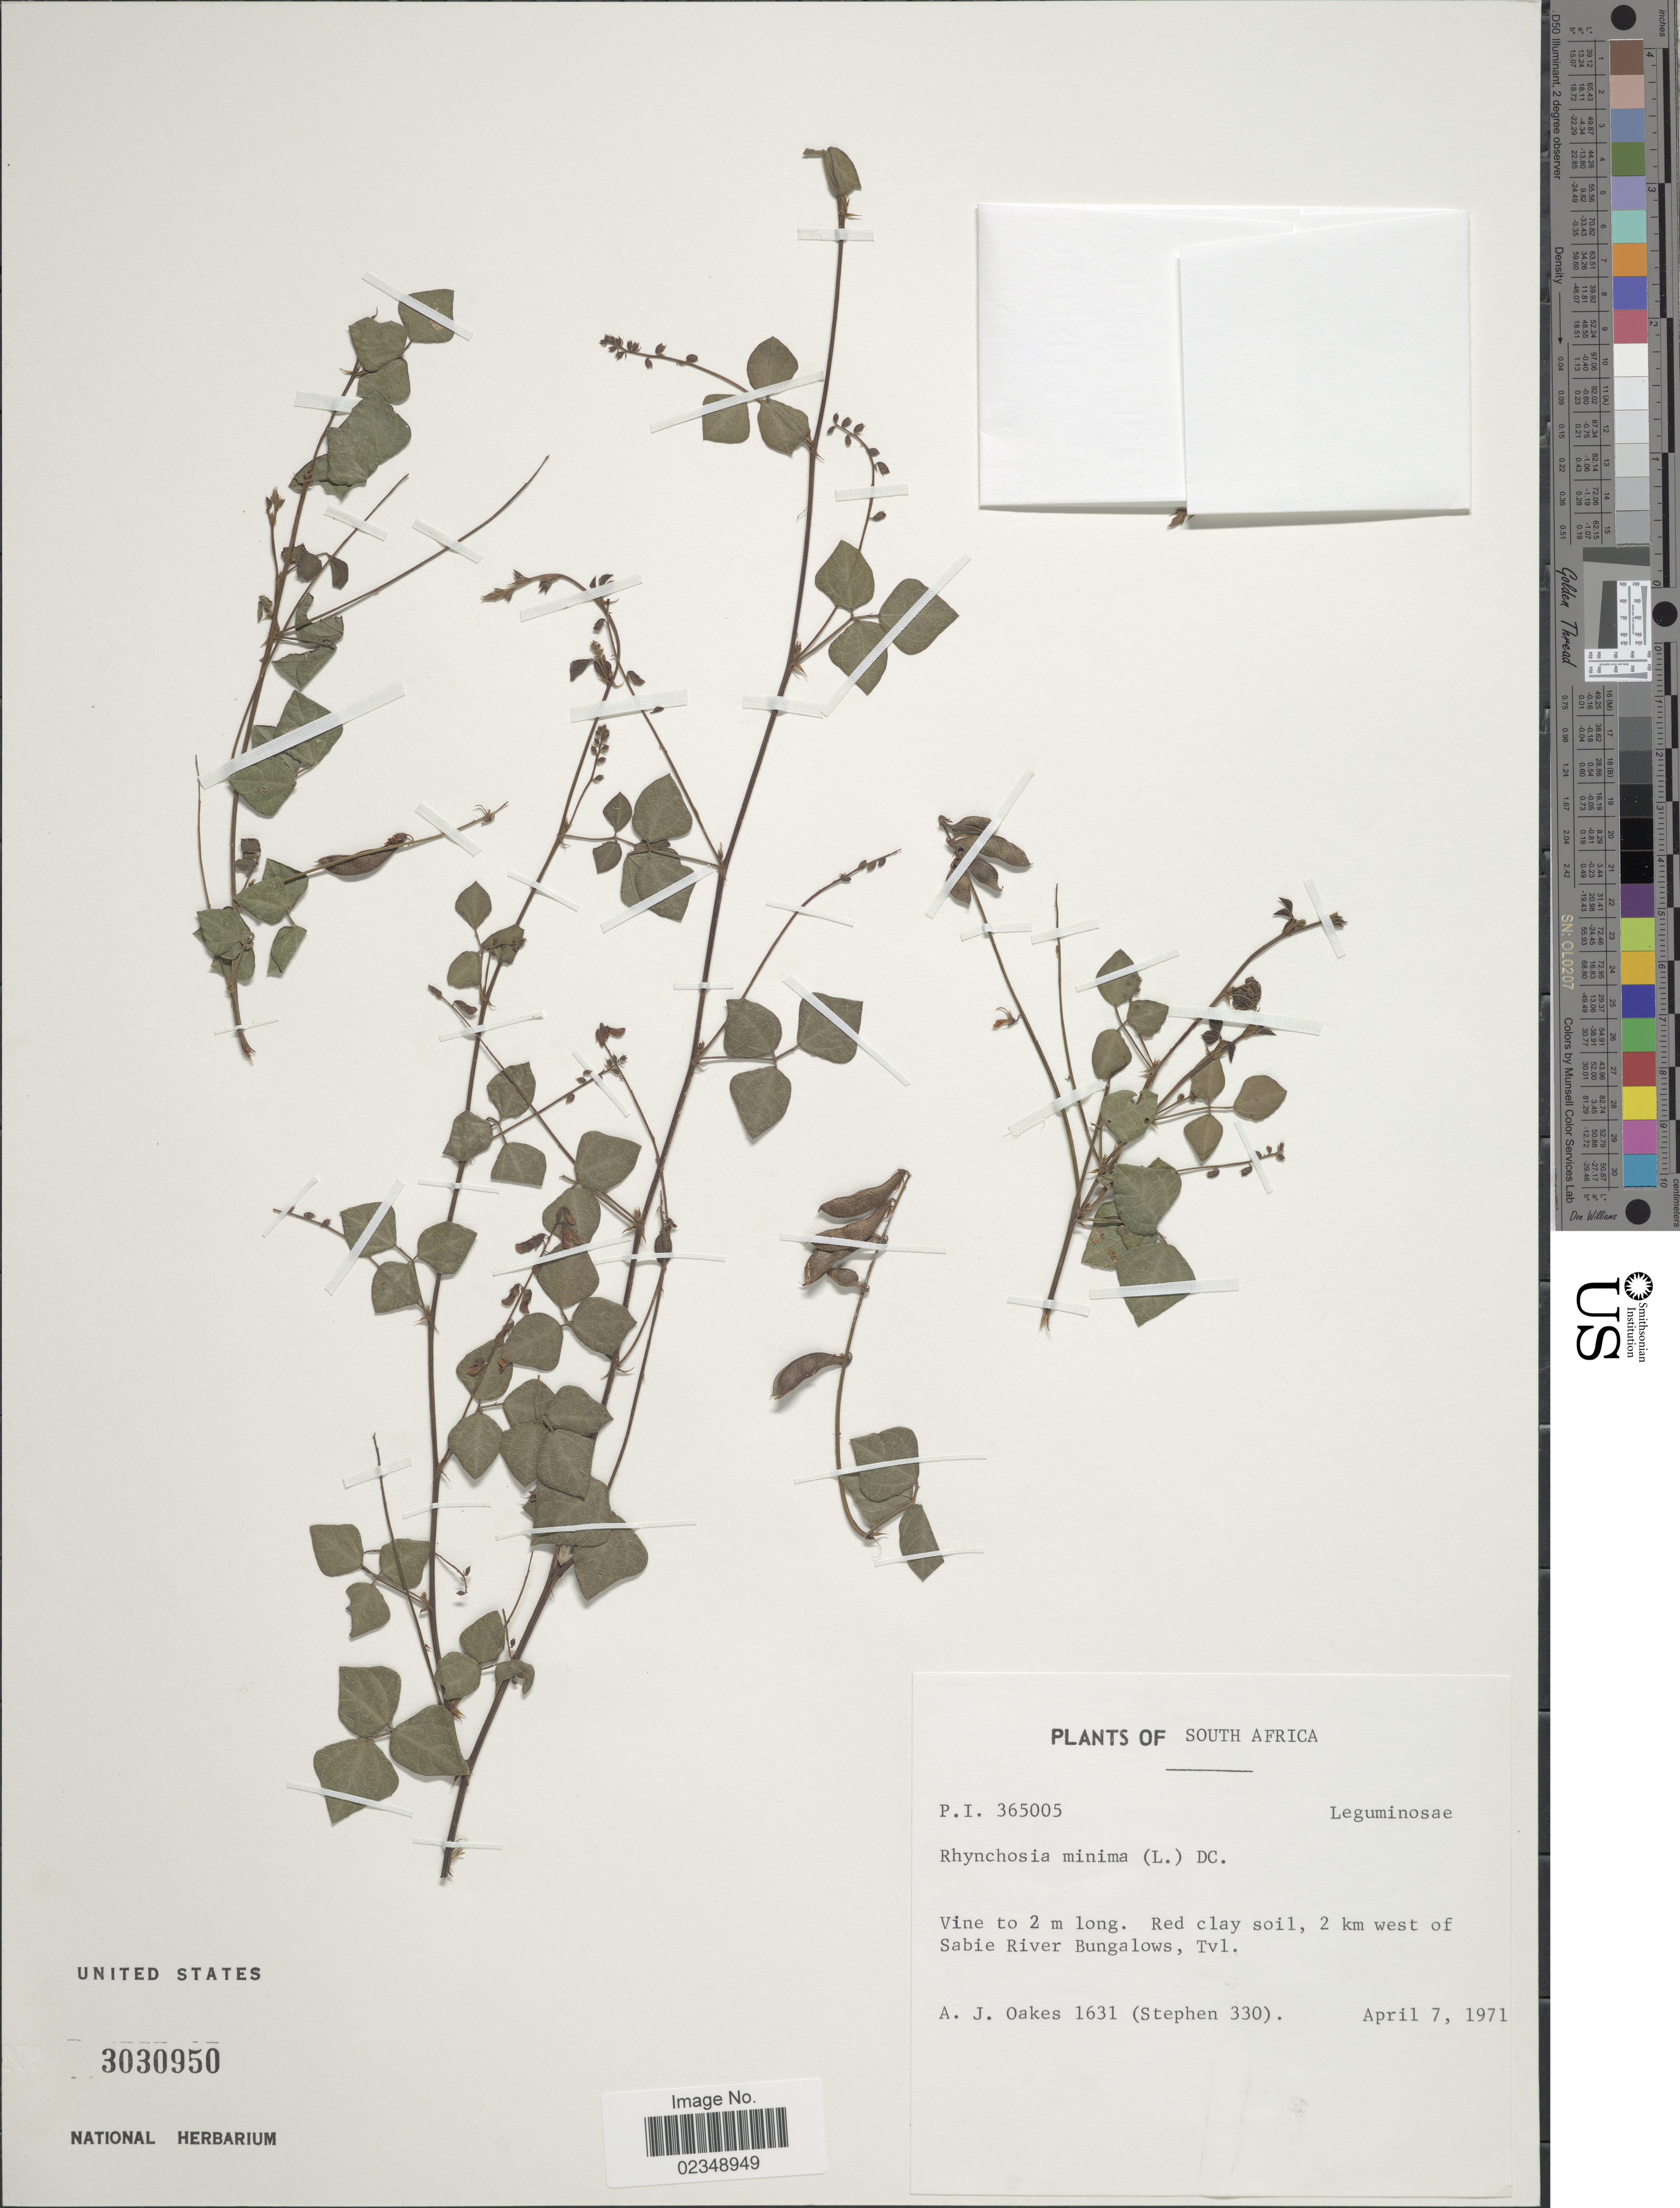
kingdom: Plantae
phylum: Tracheophyta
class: Magnoliopsida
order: Fabales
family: Fabaceae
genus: Rhynchosia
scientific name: Rhynchosia minima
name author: (L.) DC.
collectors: A. Oakes & Stephen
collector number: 1631/330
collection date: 1971-04-07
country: South Africa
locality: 2 km west of Sabie River Bungalows, Tvl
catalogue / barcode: US 3030950